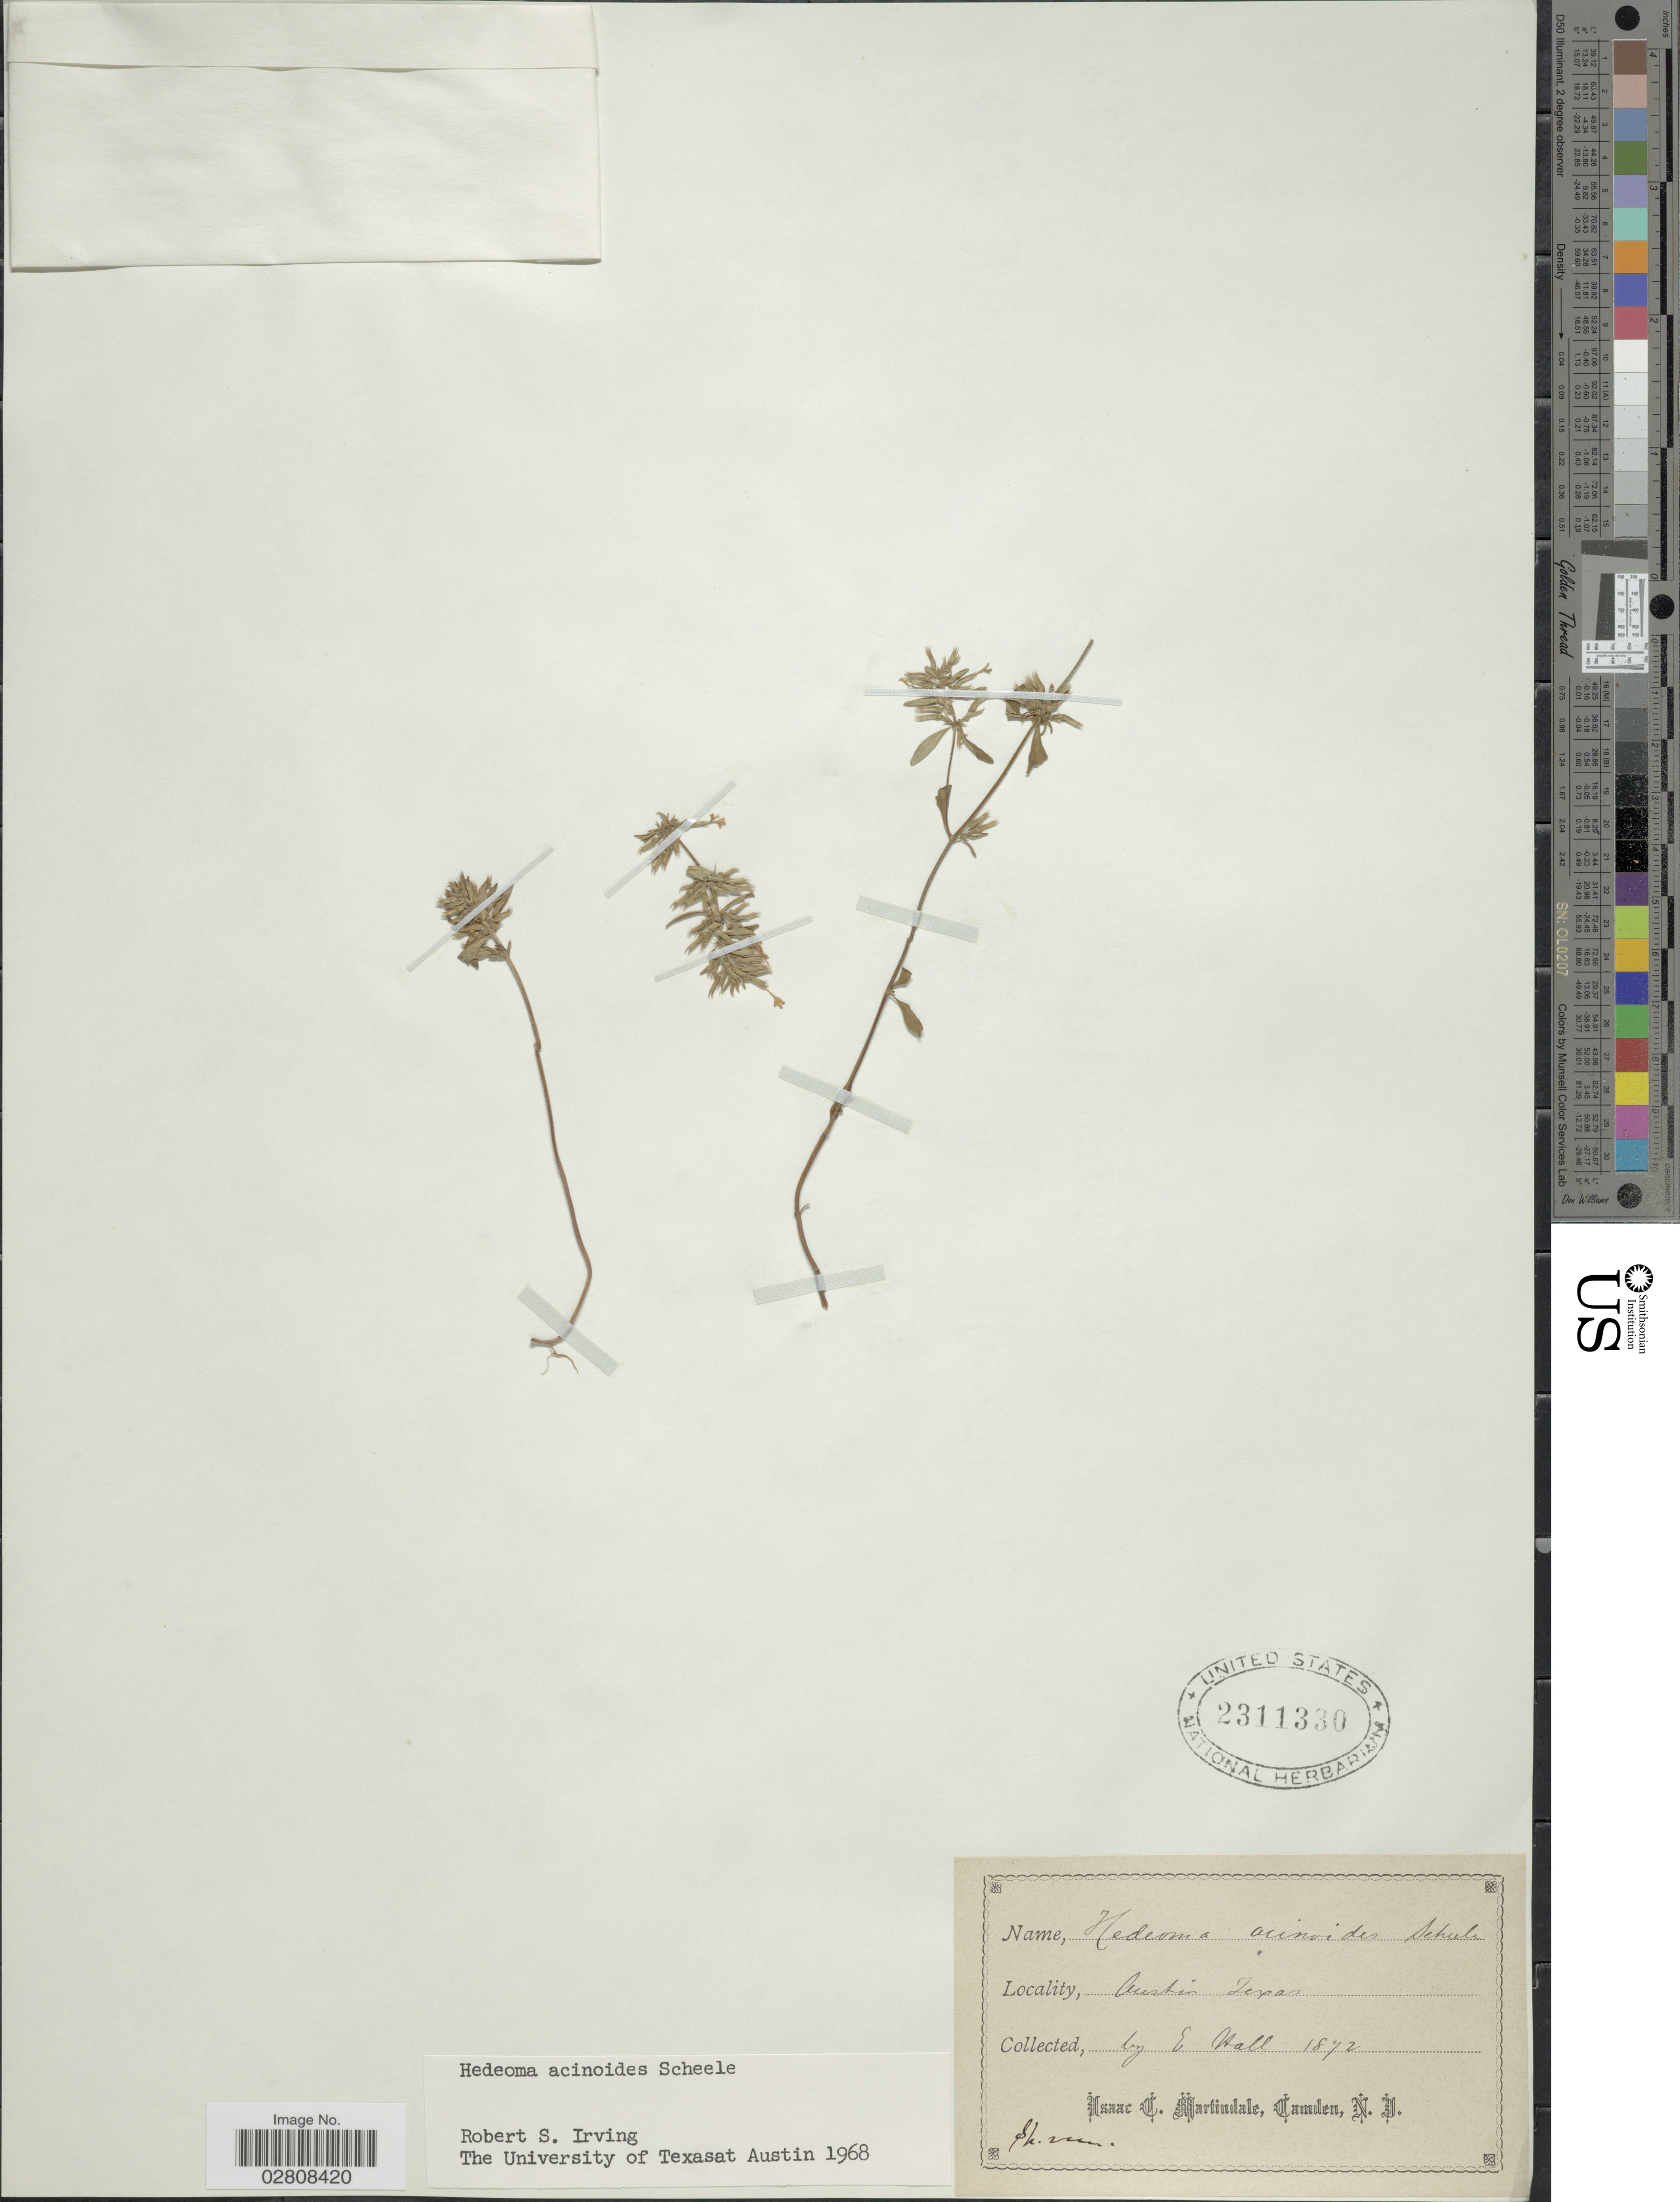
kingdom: Plantae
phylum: Tracheophyta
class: Magnoliopsida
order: Lamiales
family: Lamiaceae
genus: Hedeoma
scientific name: Hedeoma acinoides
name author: Scheele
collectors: E. Hall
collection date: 1872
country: United States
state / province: Texas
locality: Austin.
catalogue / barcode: US 2311330